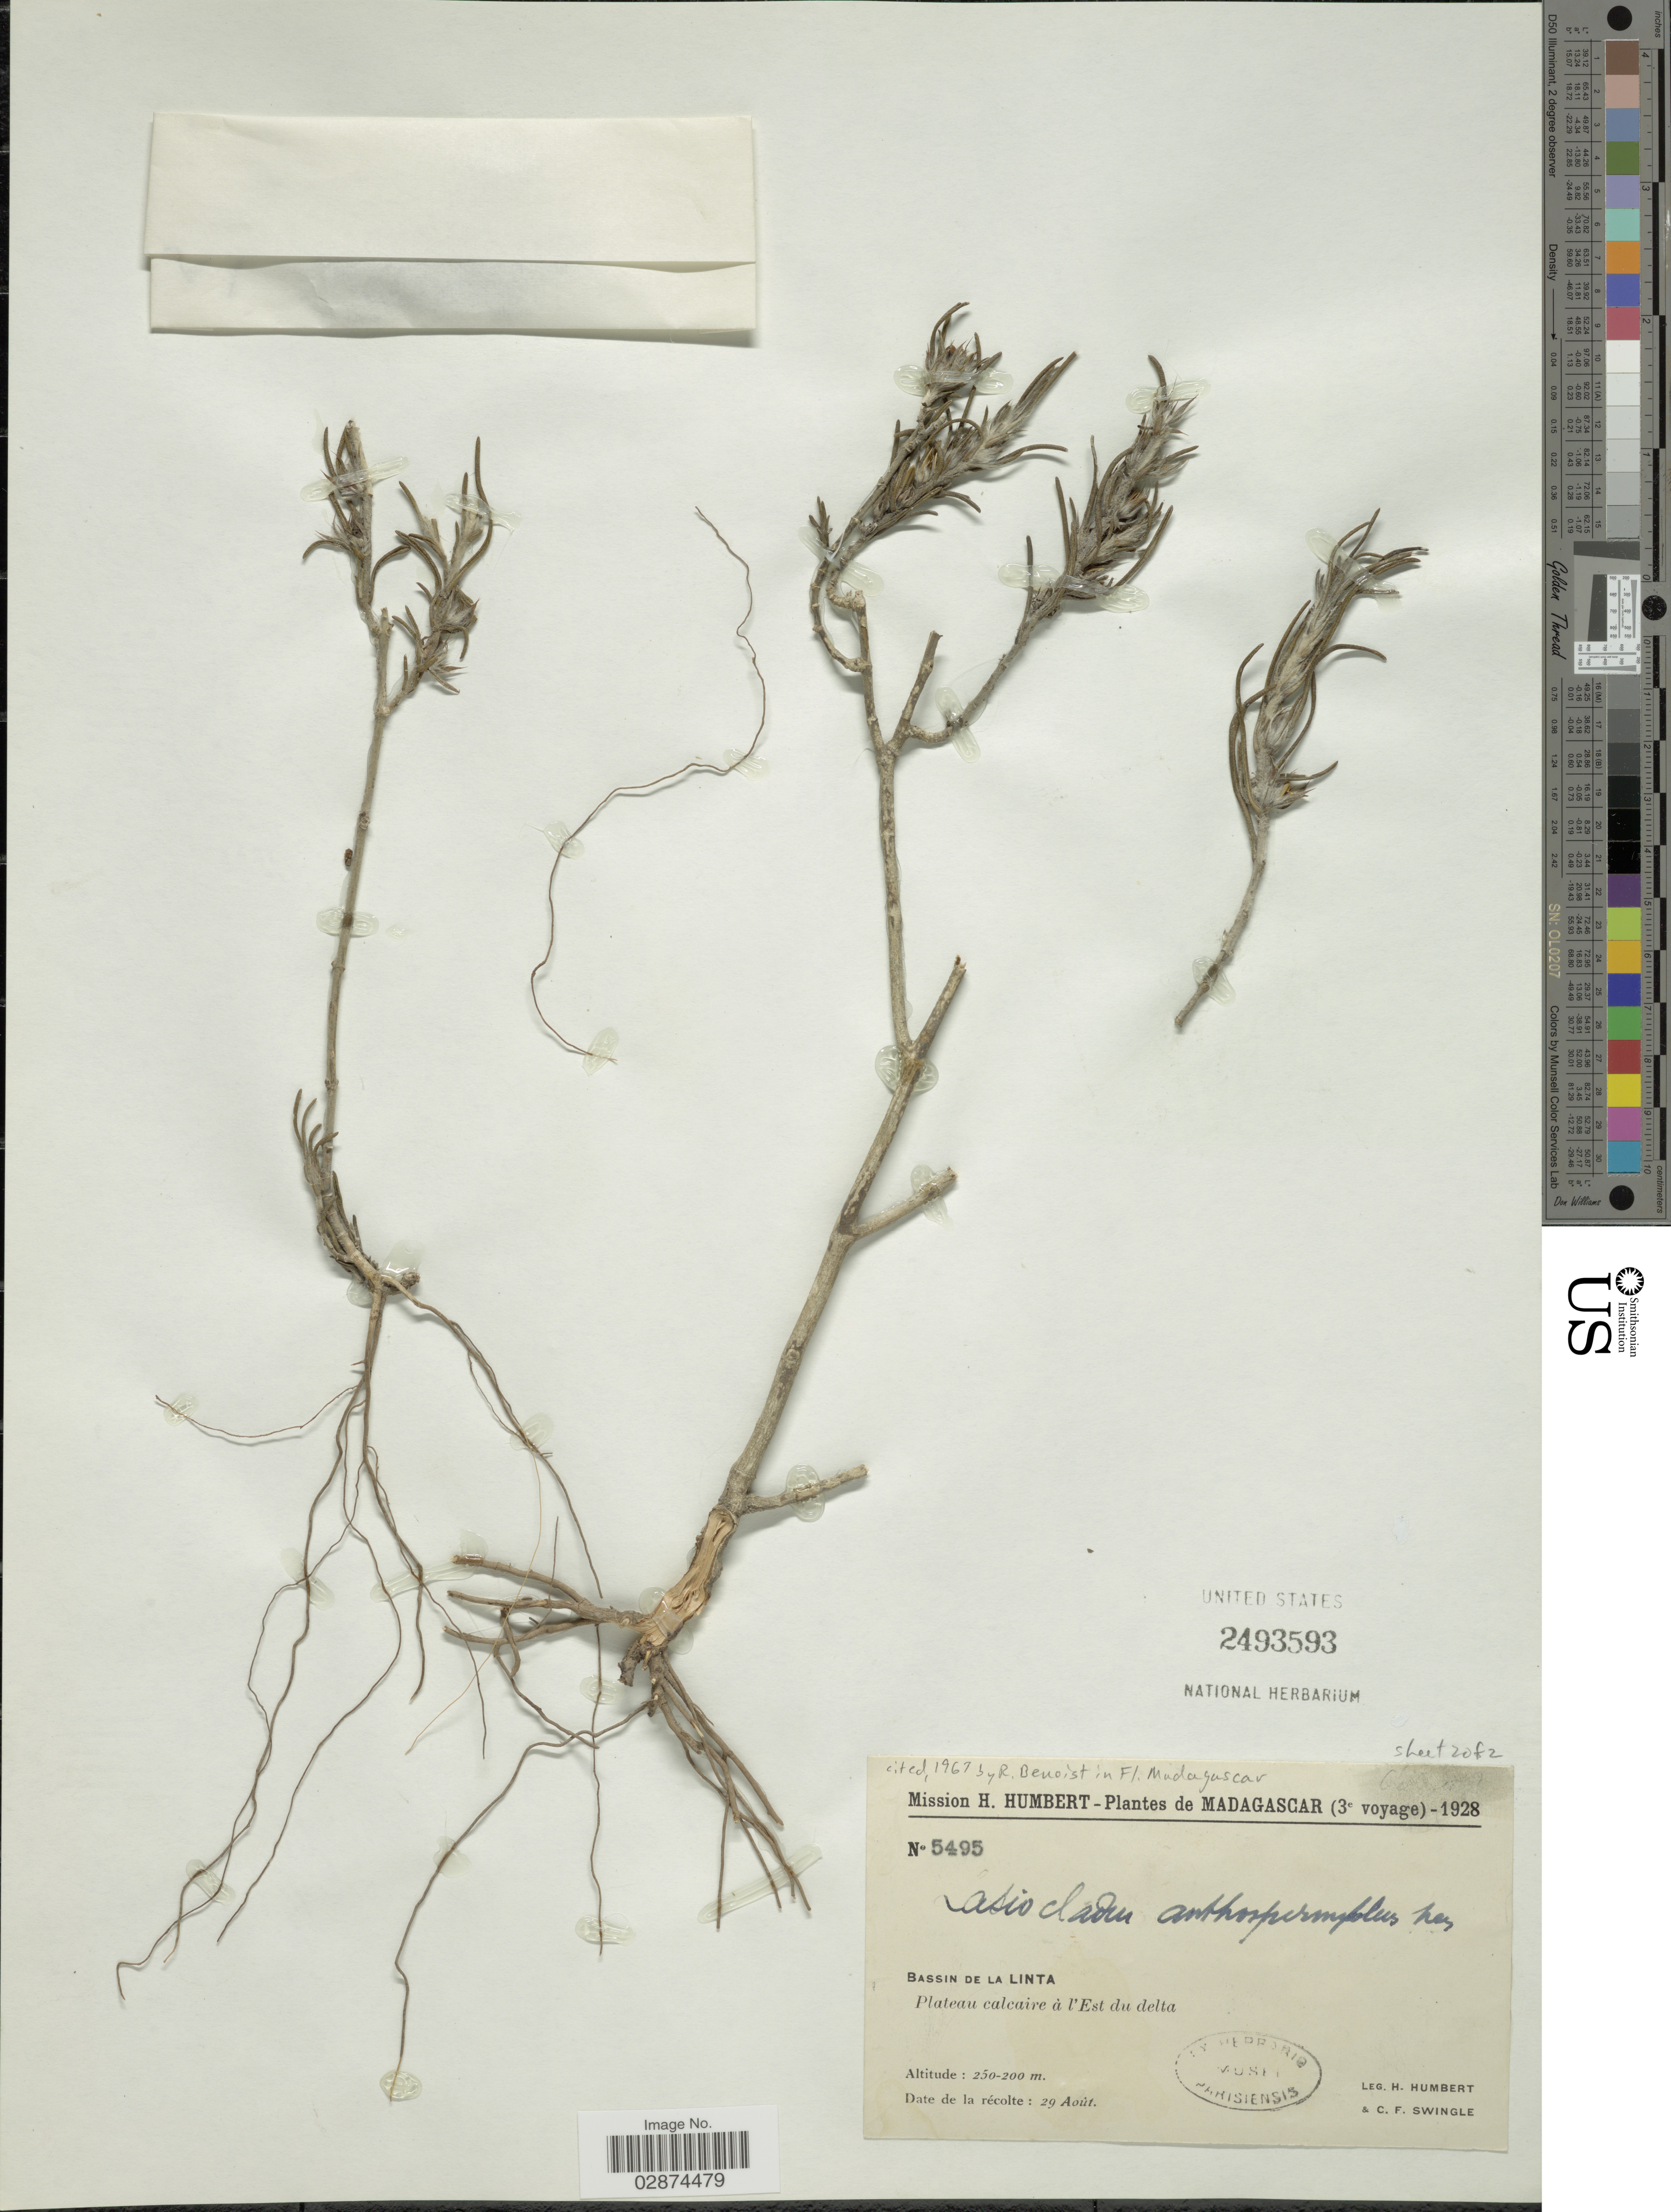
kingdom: Plantae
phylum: Tracheophyta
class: Magnoliopsida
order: Lamiales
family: Acanthaceae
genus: Lasiocladus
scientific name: Lasiocladus anthospermifolius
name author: Bojer ex Nees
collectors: H. Humbert & C. Swingle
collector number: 5495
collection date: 1928-08-29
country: Madagascar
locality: Bassin de la Linta. Plateau calcaire à l'Est du delta.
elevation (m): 200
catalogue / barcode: US 2493593